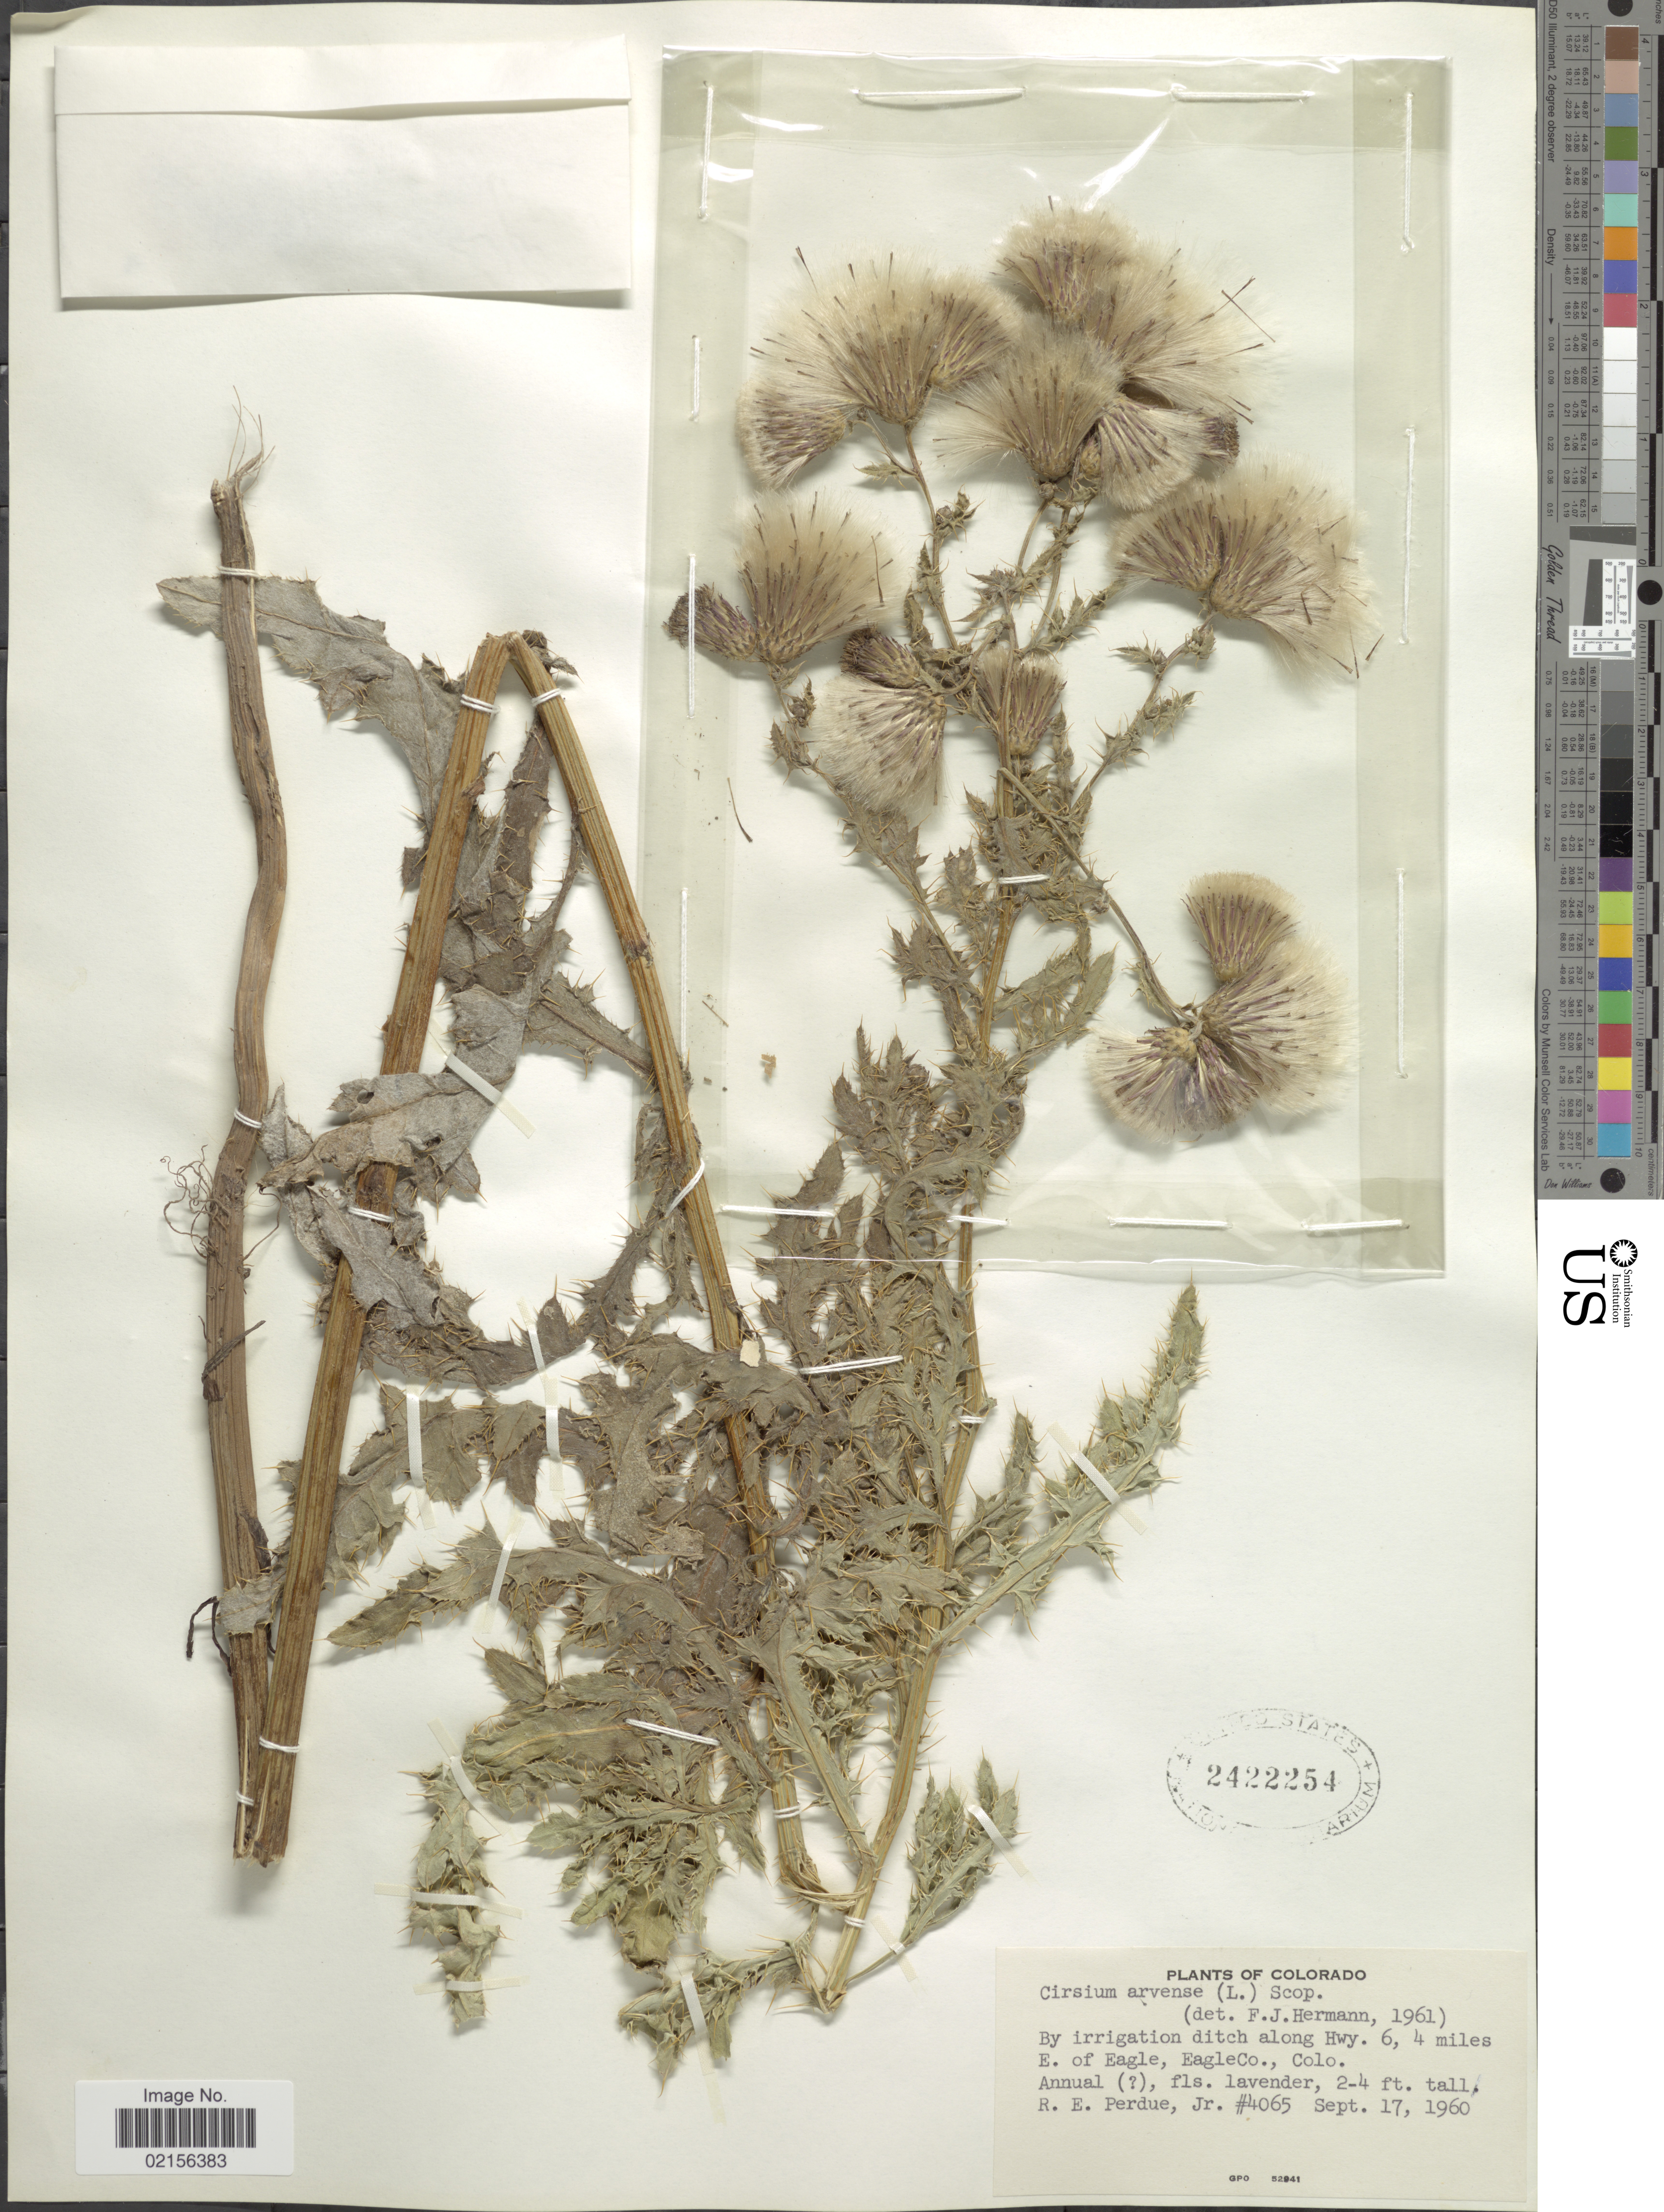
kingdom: Plantae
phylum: Tracheophyta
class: Magnoliopsida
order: Asterales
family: Asteraceae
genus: Cirsium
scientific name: Cirsium arvense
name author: (L.) Scop.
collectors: R. E. Perdue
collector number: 4065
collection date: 1960-09-17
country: United States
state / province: Colorado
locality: By irrigation ditch along Hwy. 6, 4 miles E of Eagle, Eagle Co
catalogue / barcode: US 2422254